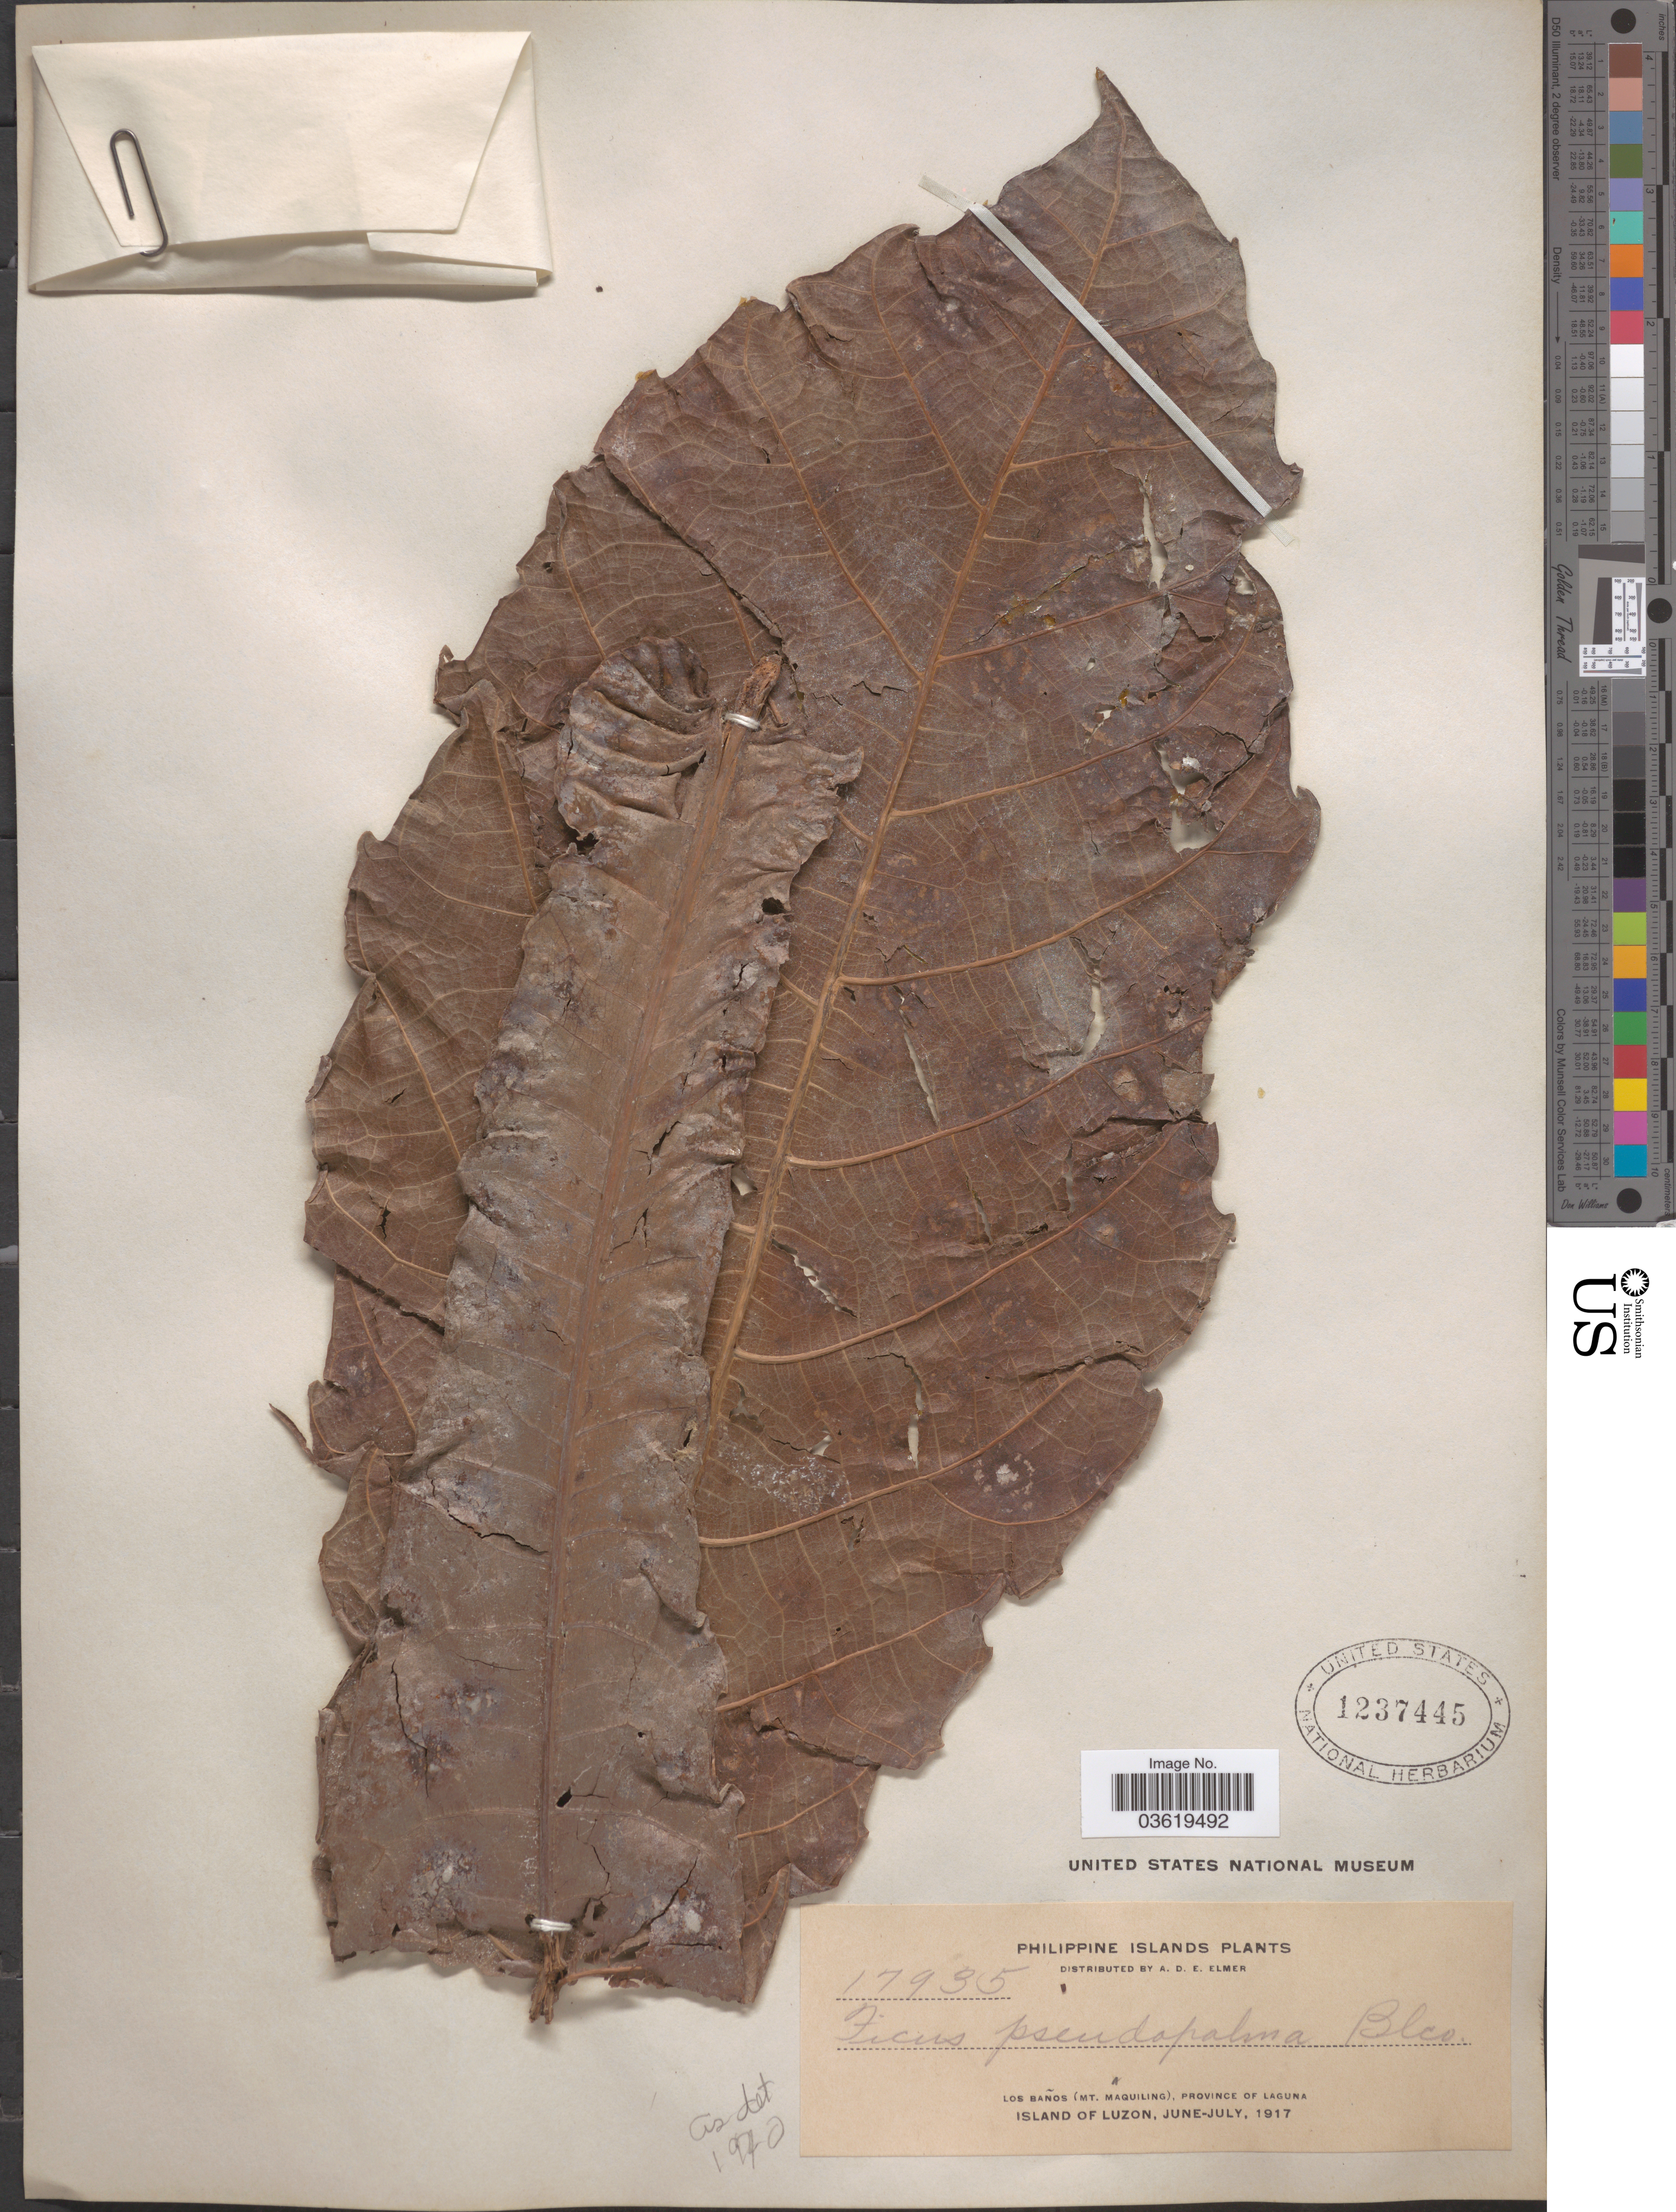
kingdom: Plantae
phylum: Tracheophyta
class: Magnoliopsida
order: Rosales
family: Moraceae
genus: Ficus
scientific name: Ficus pseudopalma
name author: Blanco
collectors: A. D. E. Elmer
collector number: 17935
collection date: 1917-06/1917-07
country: Philippines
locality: Los Baños (Mt. Maquiling), Province of Laguna. Island of Luzon.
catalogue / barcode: US 1237445